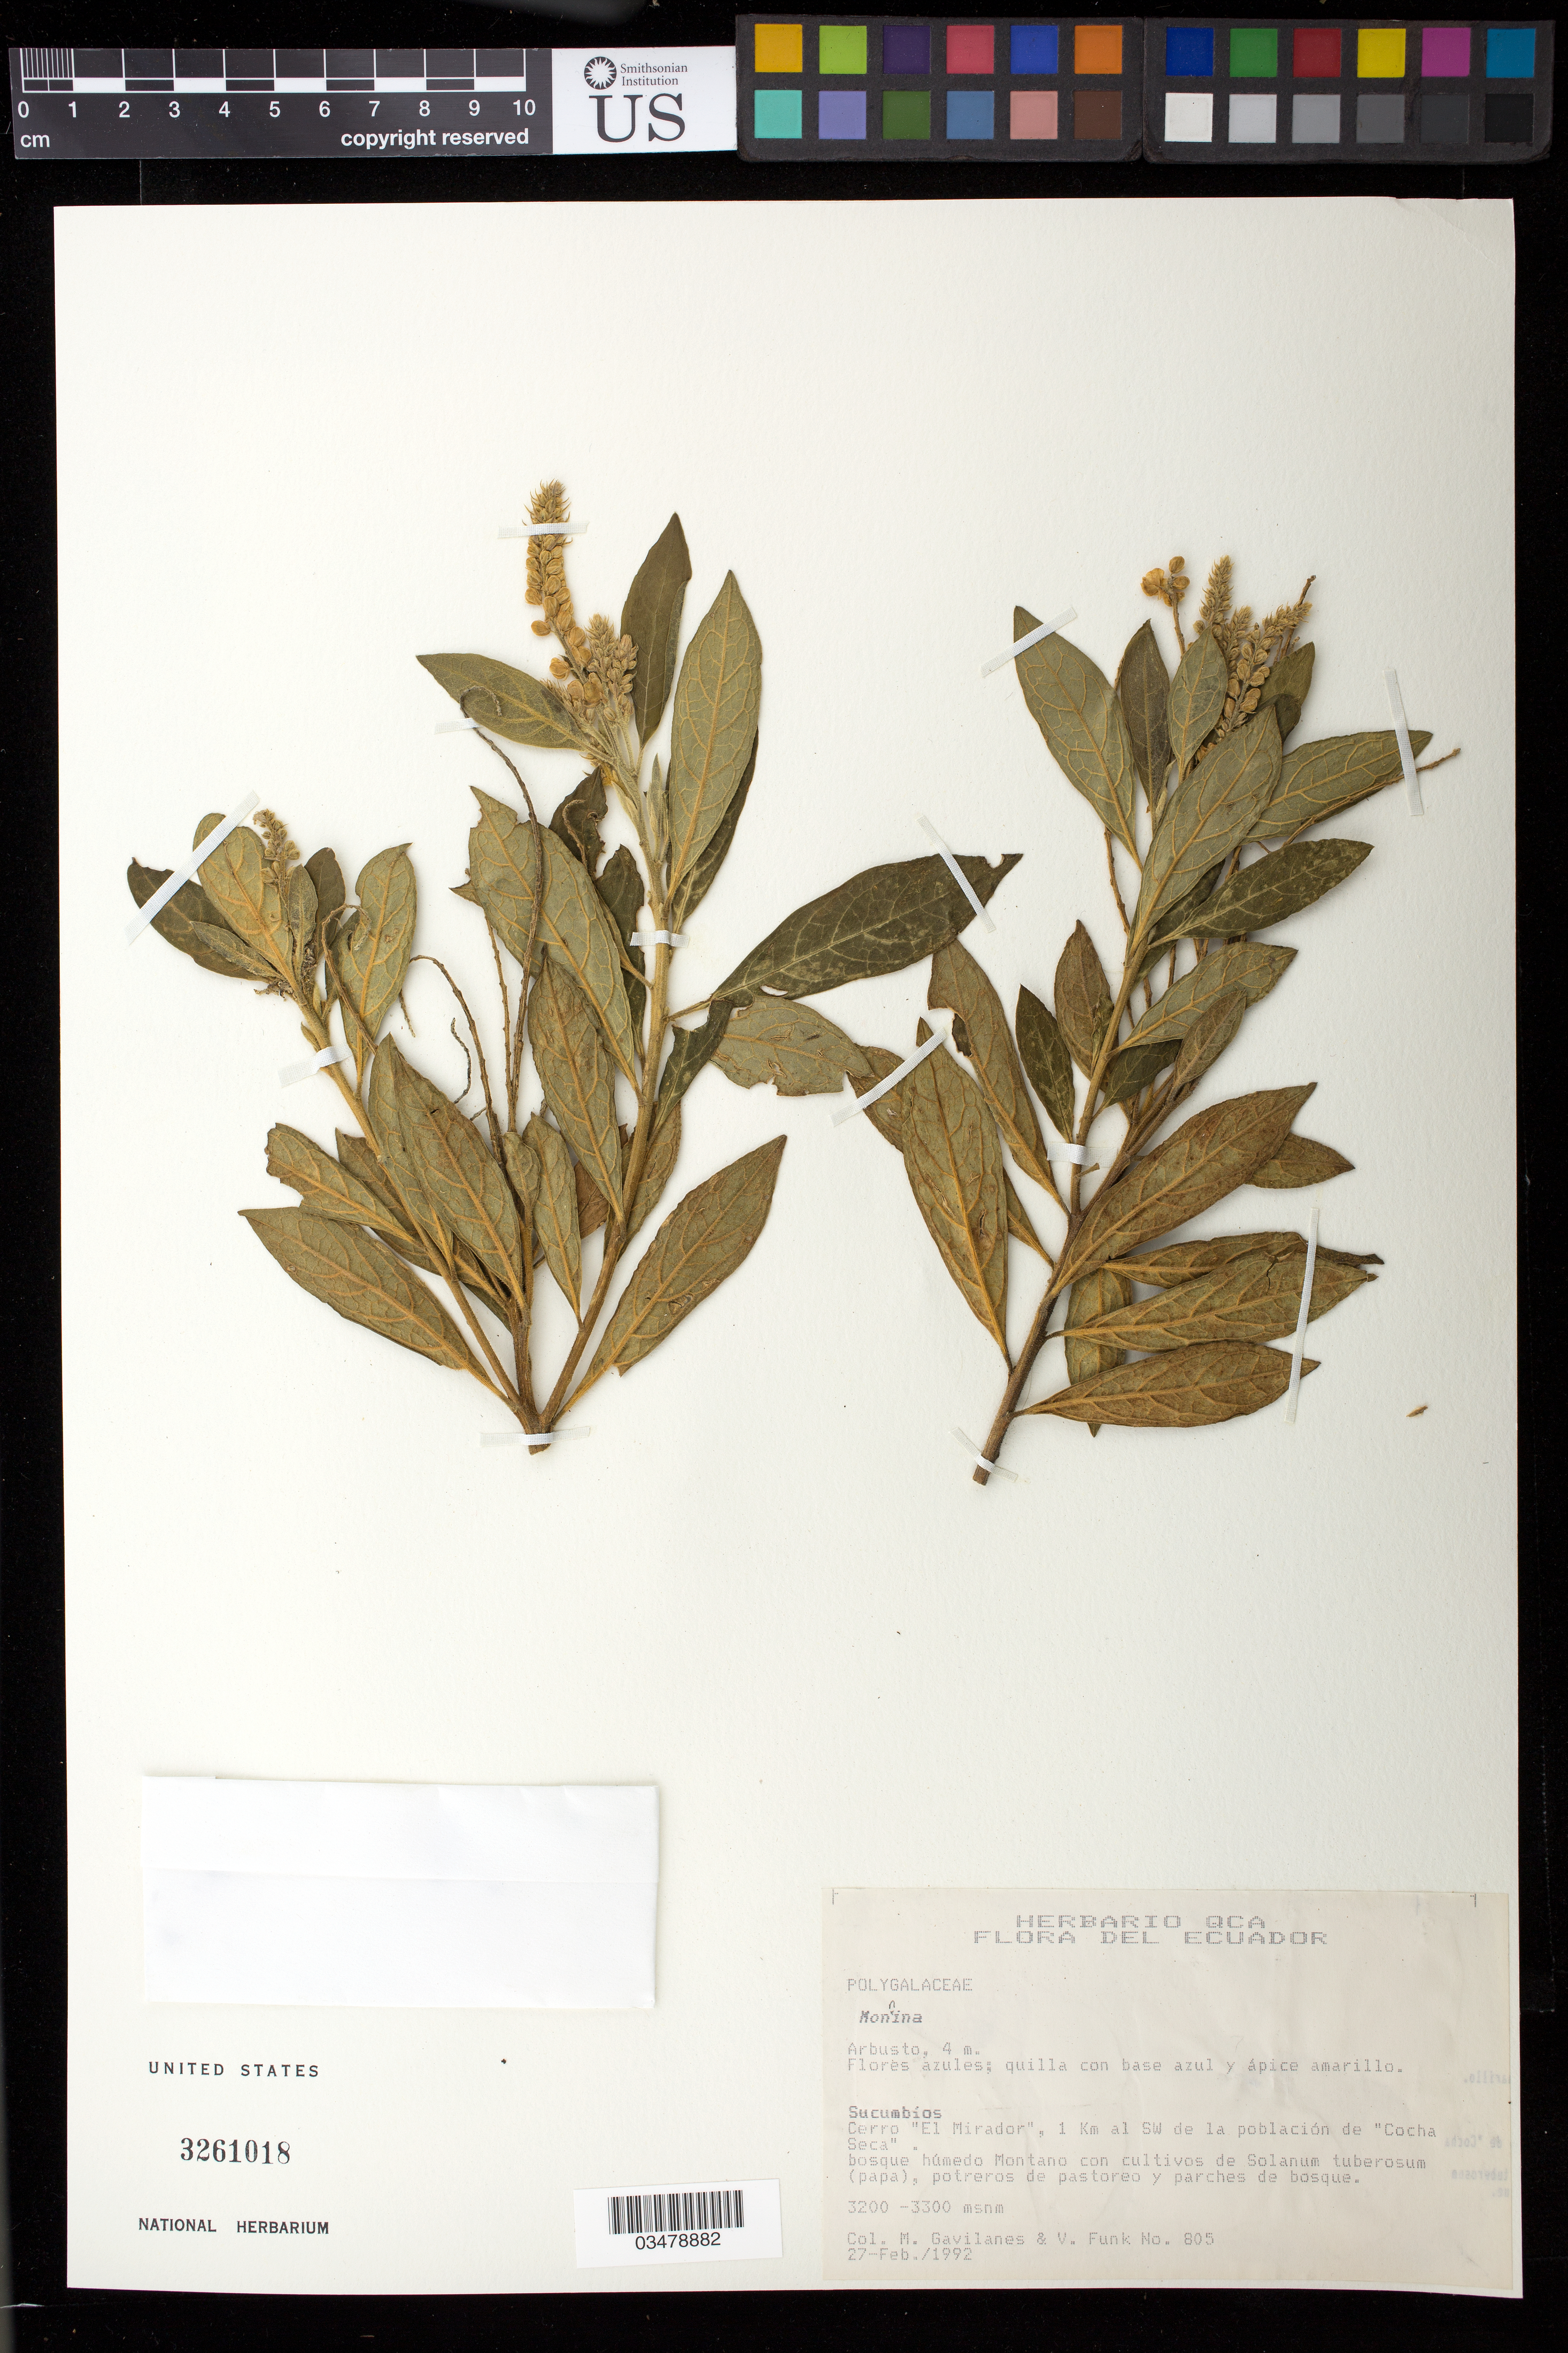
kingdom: Plantae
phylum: Tracheophyta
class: Magnoliopsida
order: Fabales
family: Polygalaceae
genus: Monnina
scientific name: Monnina sp.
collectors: M. Gavilanes & V. Funk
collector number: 805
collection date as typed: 27 Feb 1992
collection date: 1992-02-27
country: Ecuador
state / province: Sucumbíos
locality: Cerro "El Mirador", 1 km al SW de la población de "Cocha Seca"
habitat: Bosque humbedo Montano con cultivos de Solanum tuberosum (papa).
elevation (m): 3200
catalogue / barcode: US 3261018